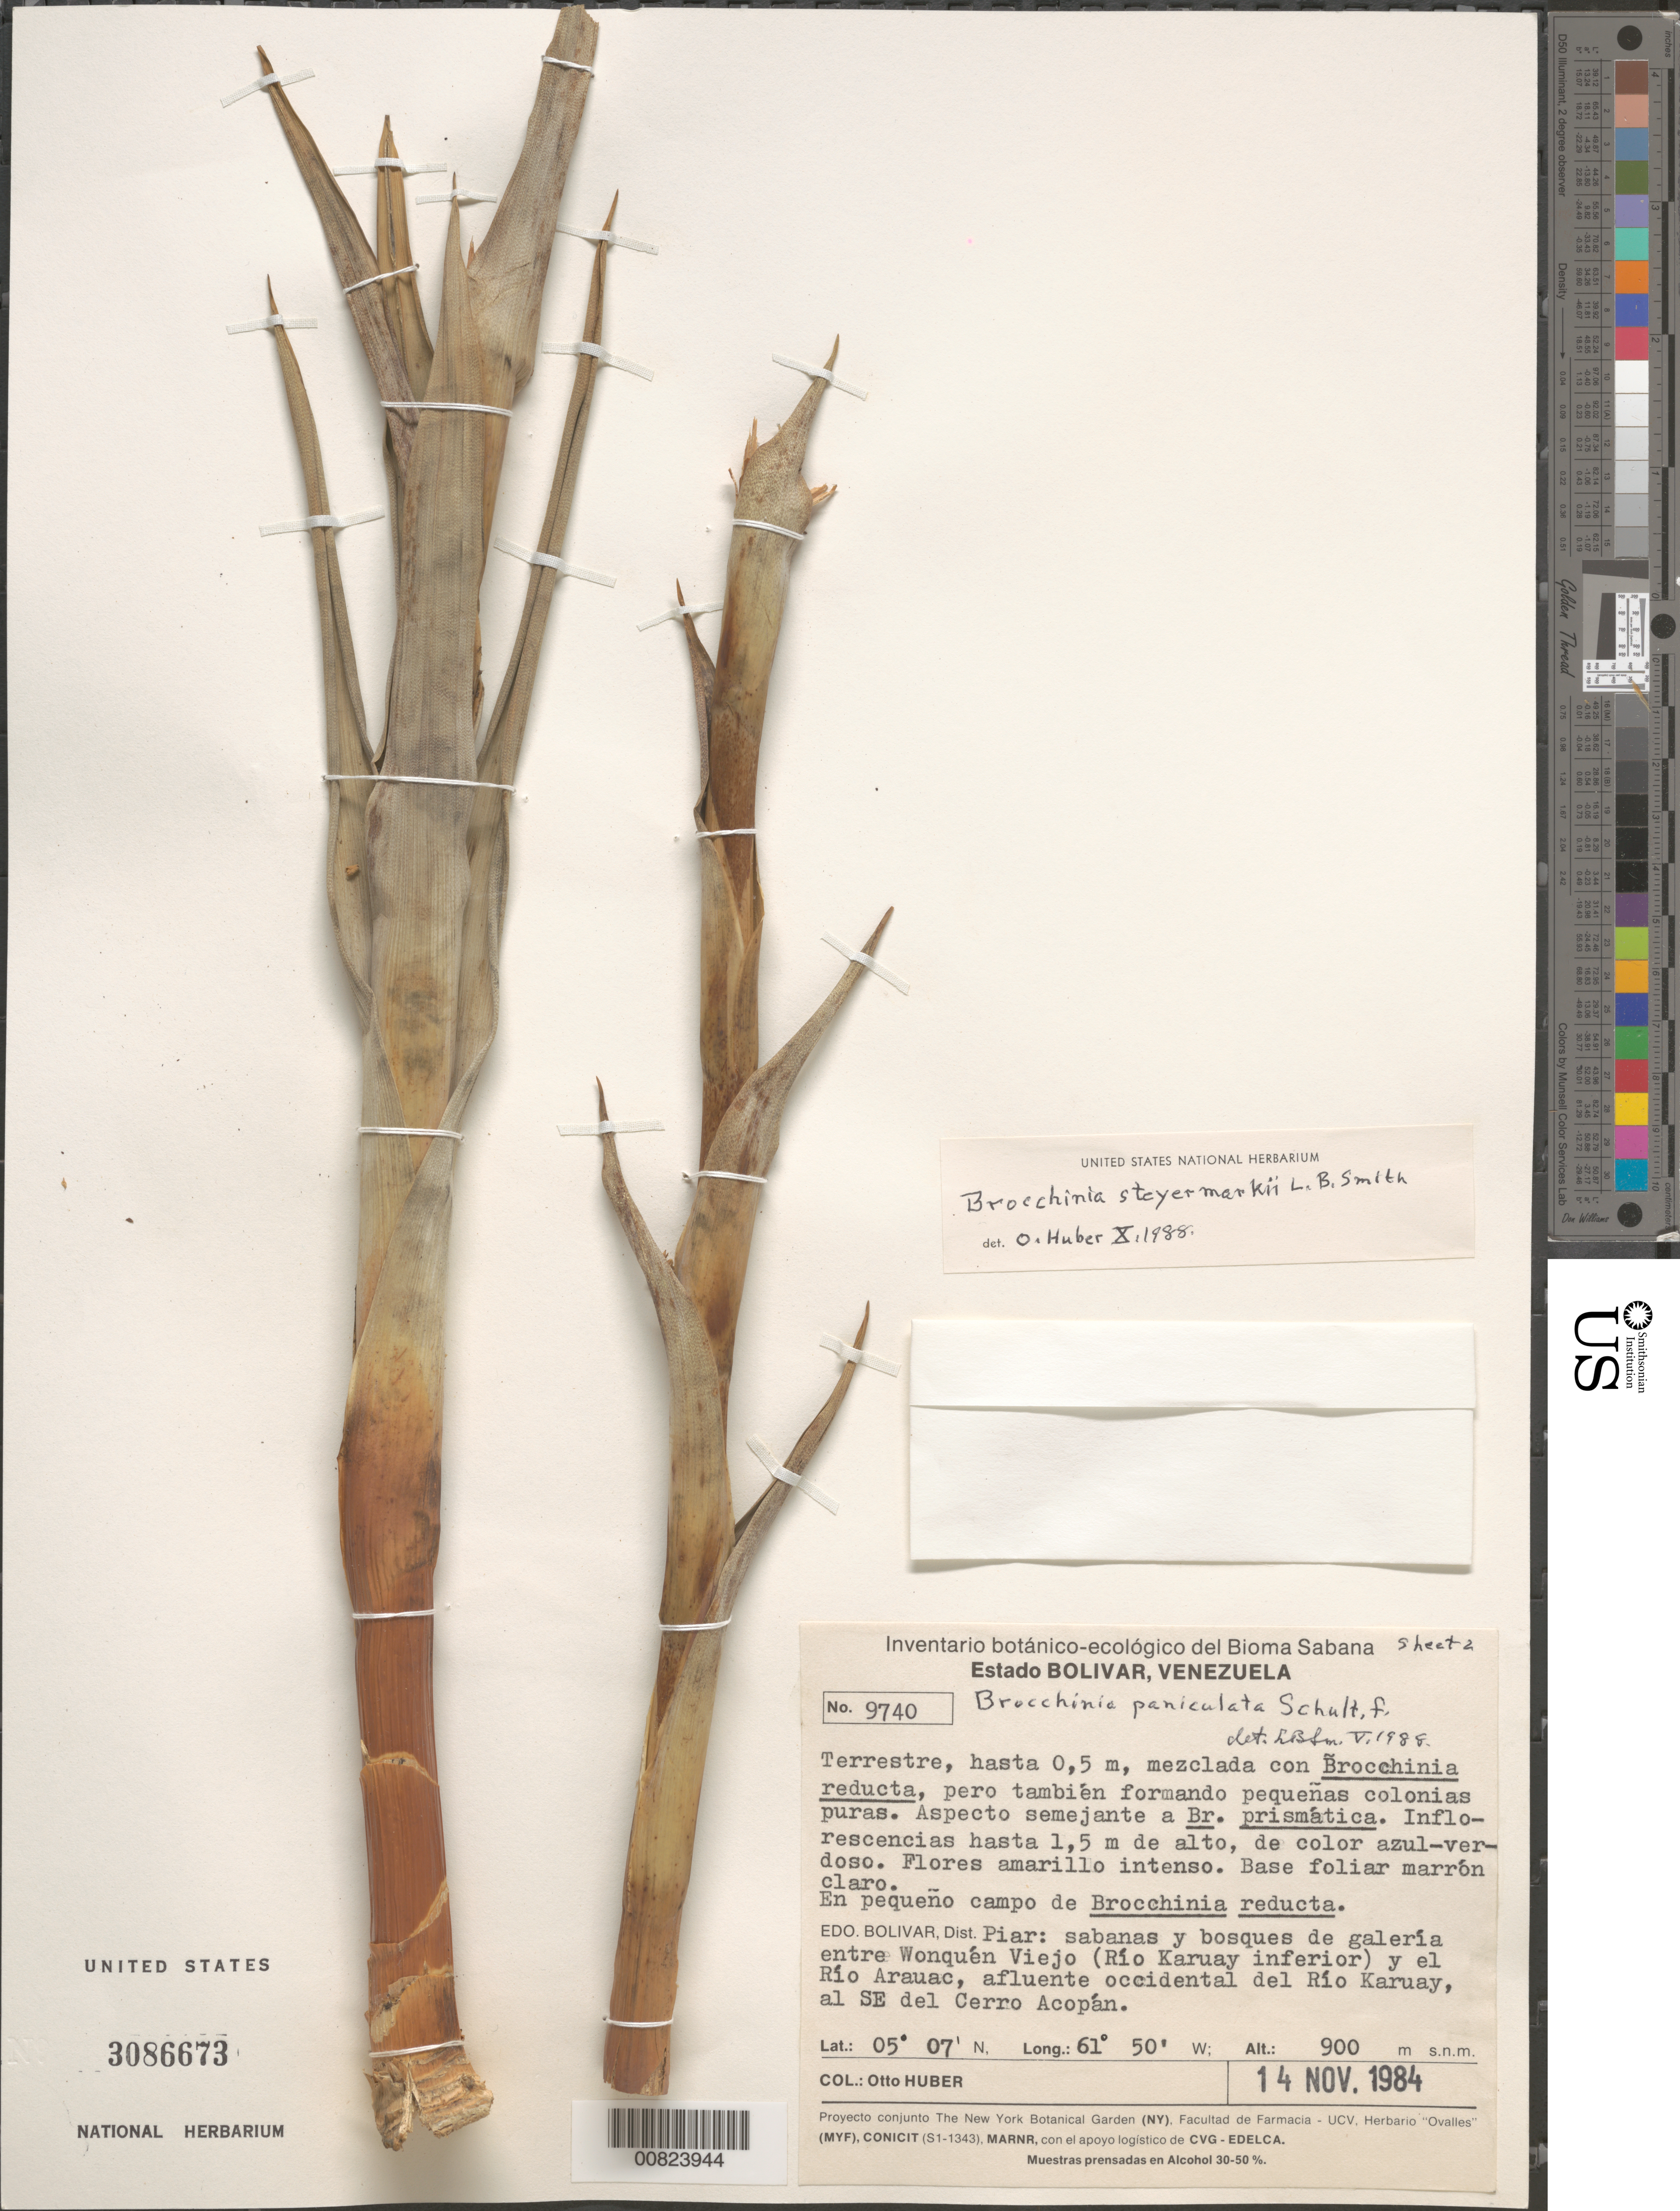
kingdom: Plantae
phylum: Tracheophyta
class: Liliopsida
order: Poales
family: Bromeliaceae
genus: Brocchinia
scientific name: Brocchinia steyermarkii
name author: L.B. Sm.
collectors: O. Huber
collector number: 9740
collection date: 1984-11-14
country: Venezuela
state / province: Bolivar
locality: Dist. Piar: sabanas y bosques de galería entre Wonquén Viejo (Río Karuay inferior) y el Rïo Arauac, afluente occidental del Río Karuay, al SE del Cerro Acopán.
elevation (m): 900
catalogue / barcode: US 3086673